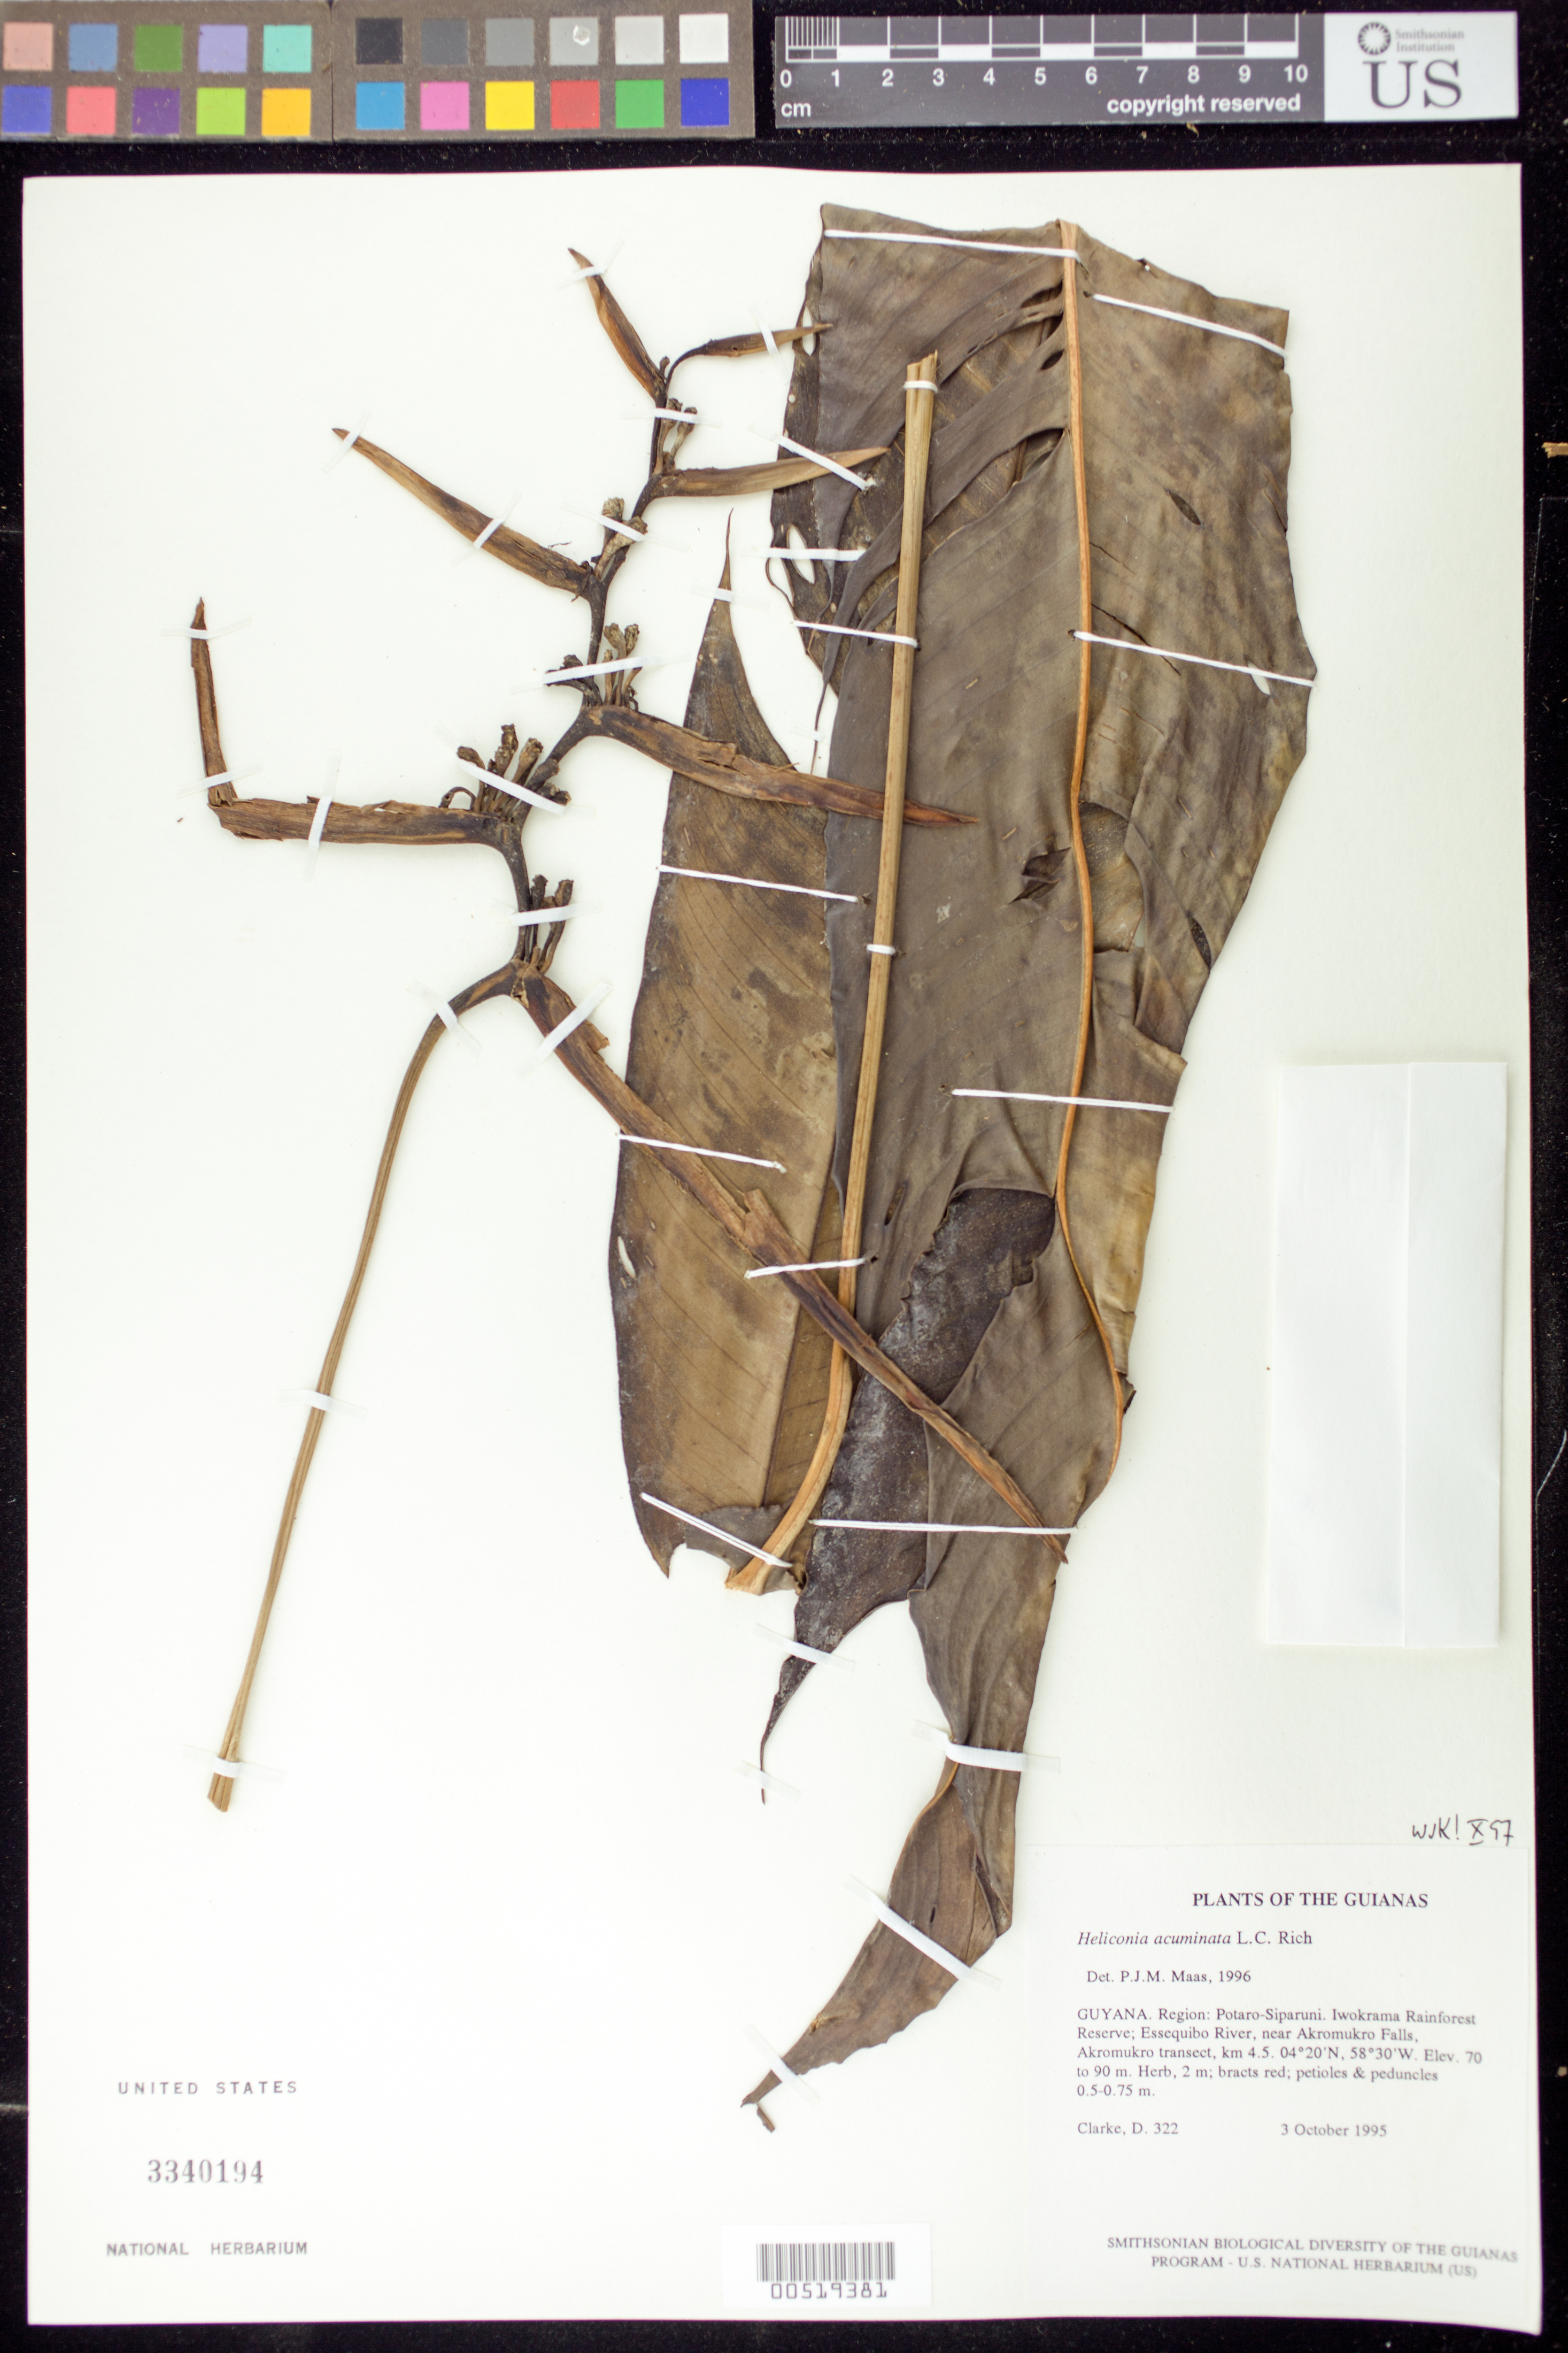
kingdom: Plantae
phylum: Tracheophyta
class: Liliopsida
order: Zingiberales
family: Heliconiaceae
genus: Heliconia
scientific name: Heliconia acuminata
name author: A. Rich.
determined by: Maas, Paul J. M.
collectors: H. D. Clarke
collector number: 322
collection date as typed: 3 October 1995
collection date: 1995-10-03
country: Guyana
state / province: Potaro-Siparuni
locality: Iwokrama Rainforest Reserve; Essequibo River, near Akromukro Falls, Akromukro transect, km 4.5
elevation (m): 70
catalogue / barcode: US 3340194